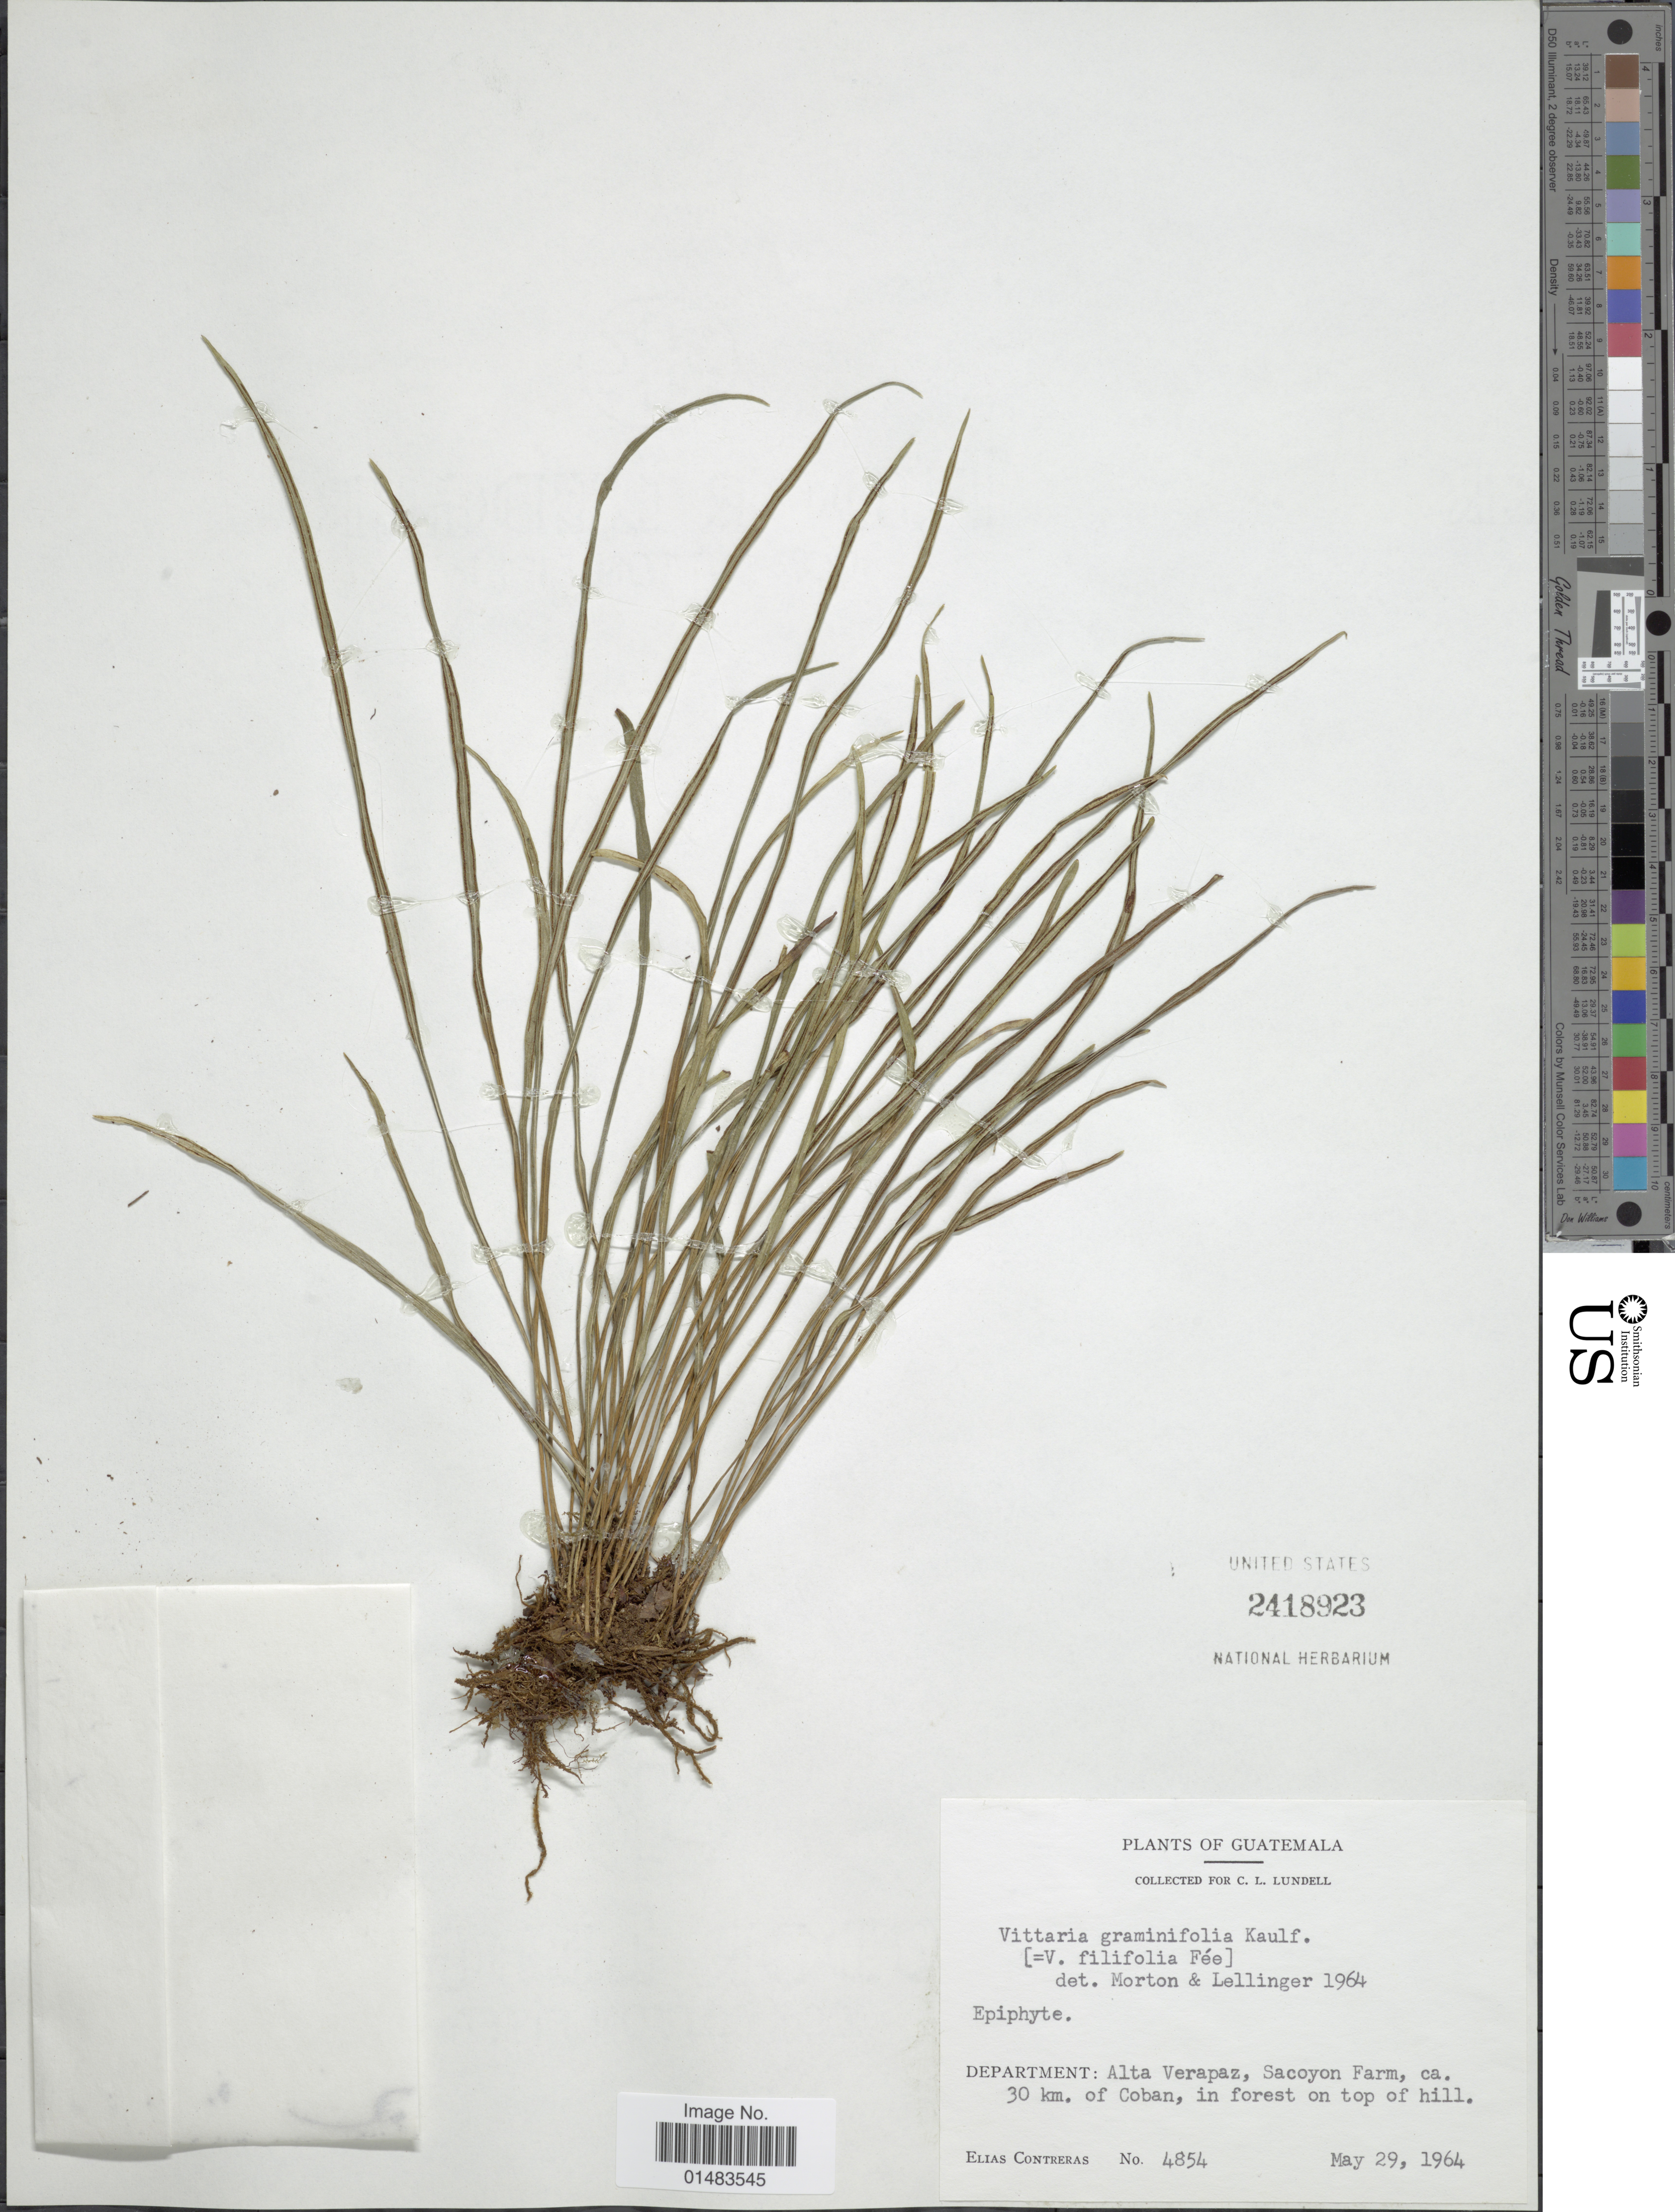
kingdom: Plantae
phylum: Tracheophyta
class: Polypodiopsida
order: Polypodiales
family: Pteridaceae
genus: Vittaria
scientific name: Vittaria graminifolia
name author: Kaulf.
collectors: C. L. Lundell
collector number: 4854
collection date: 1964-05-29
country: Guatemala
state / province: Alta Verapaz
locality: Guatemala, Sacoyon farm, ca. 30 km of Coban, in forest on top of hill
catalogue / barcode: US 2418923